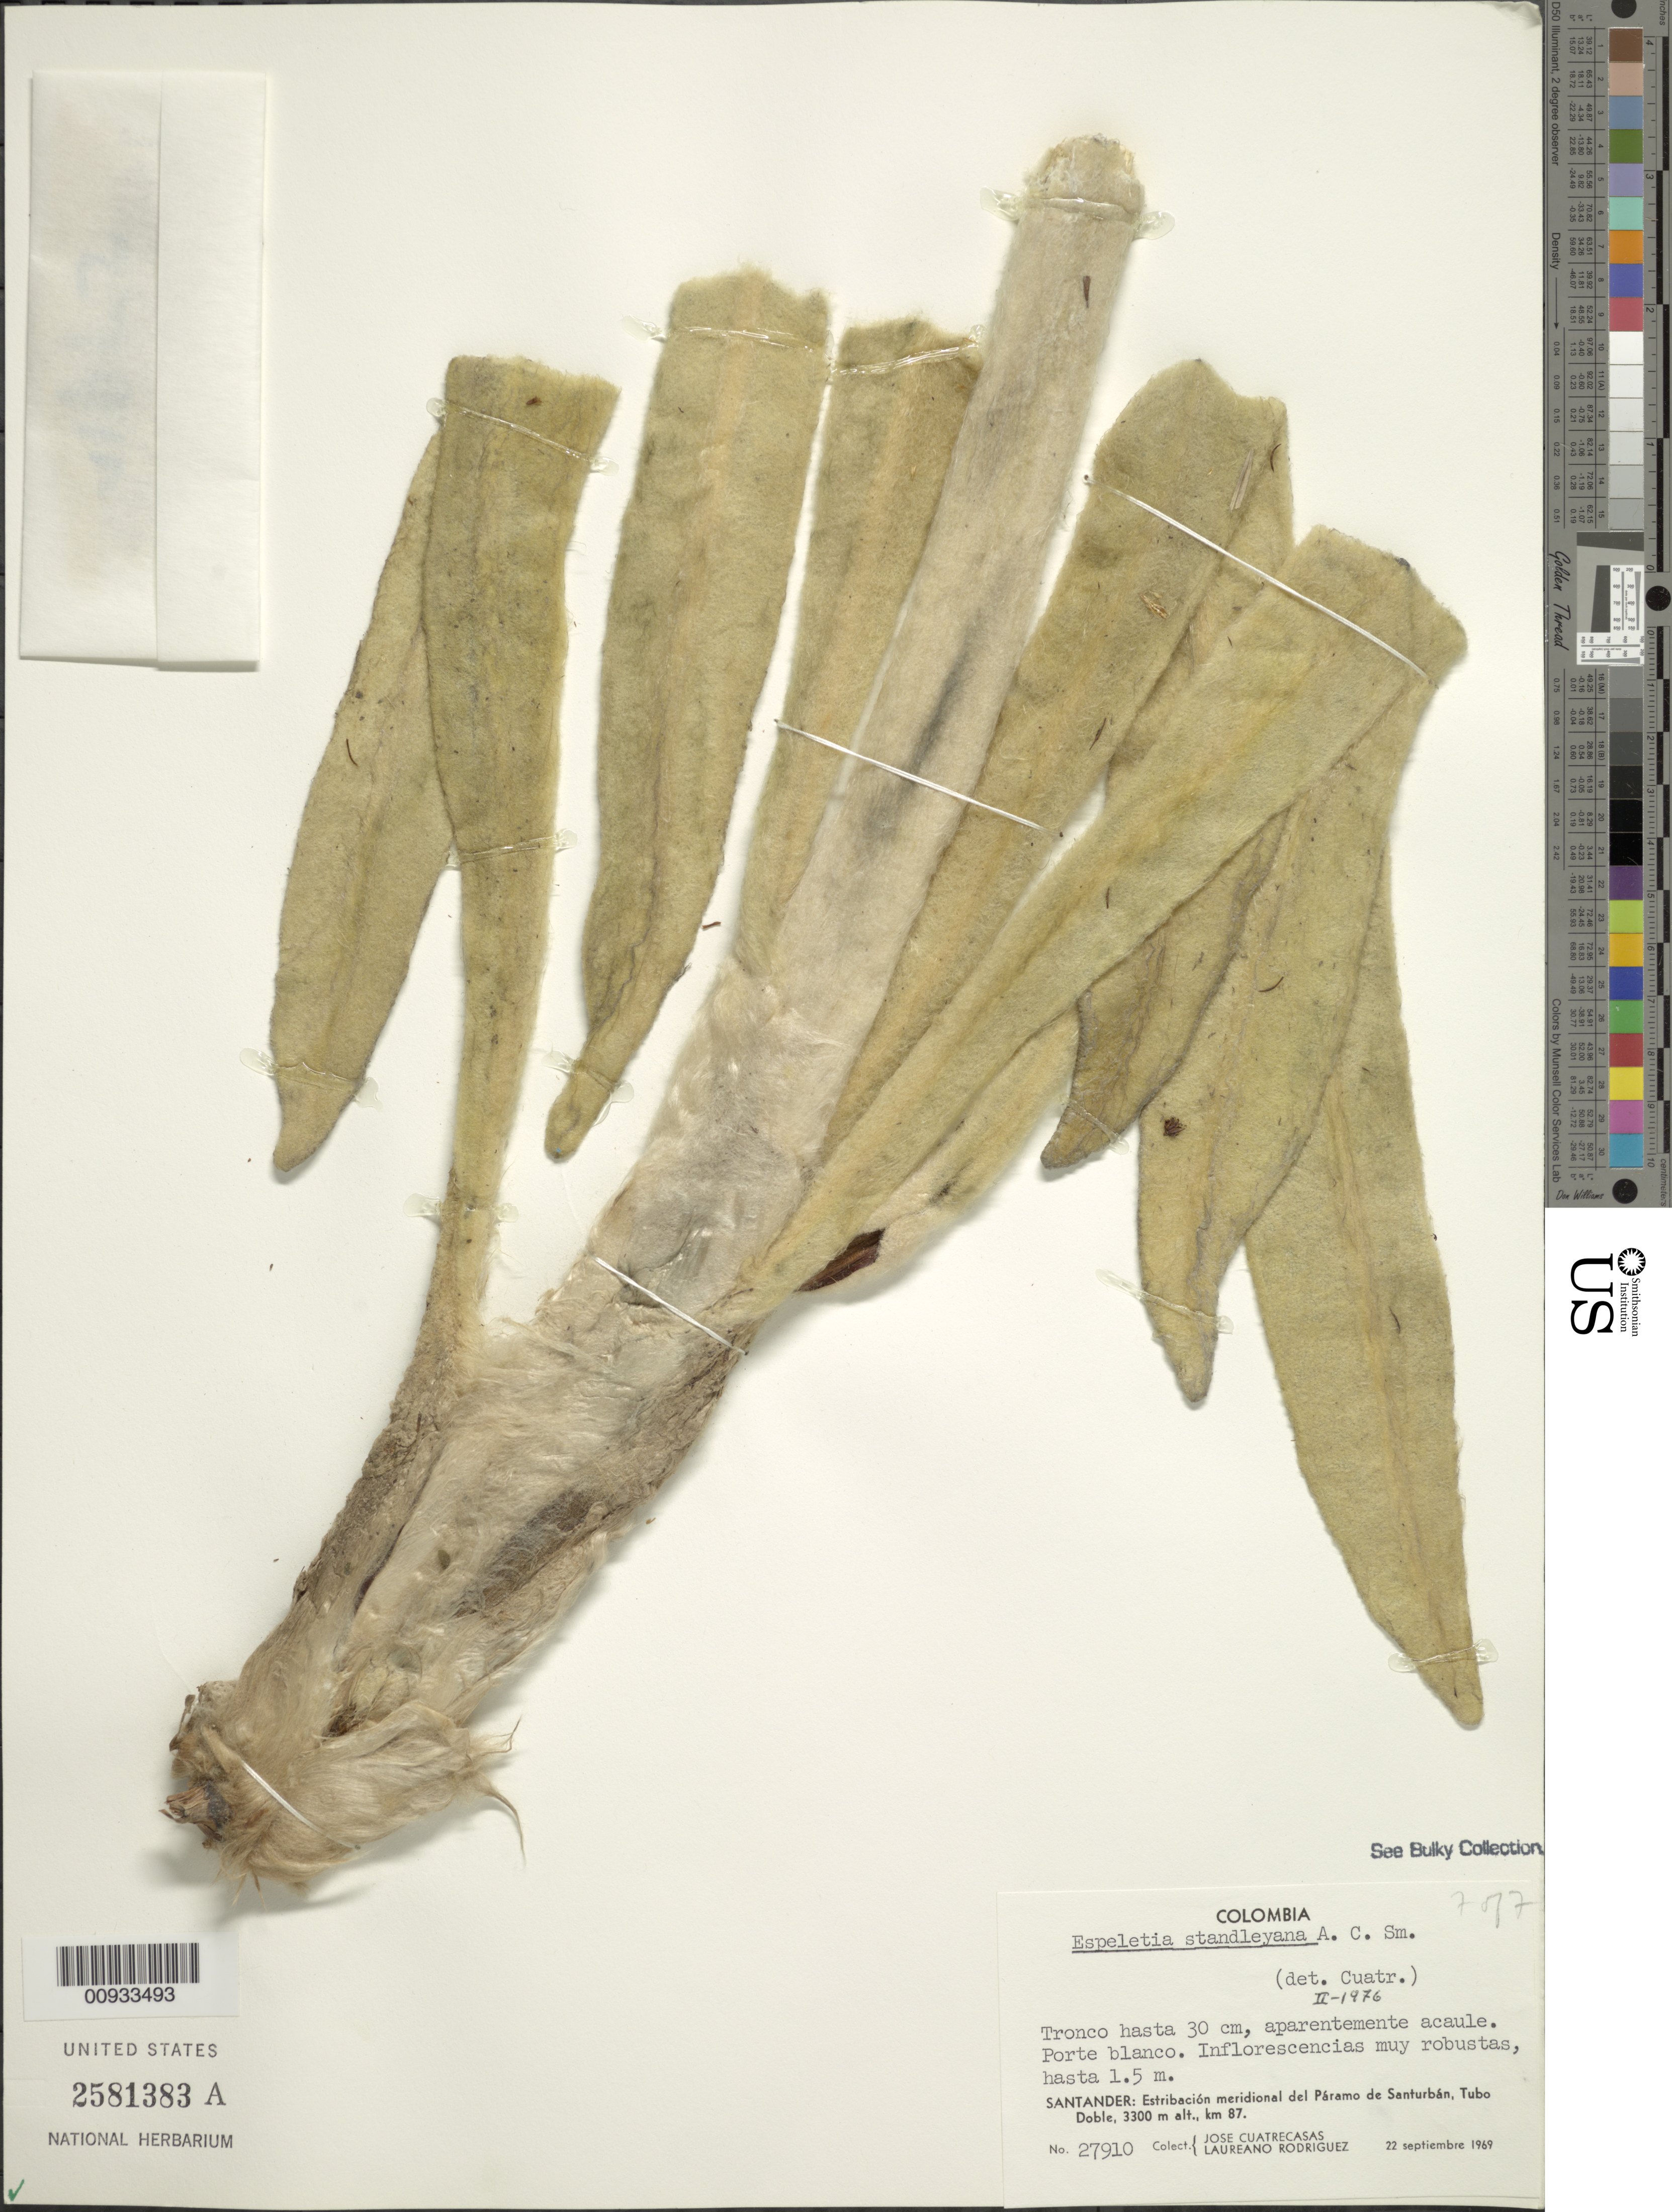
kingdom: Plantae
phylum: Tracheophyta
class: Magnoliopsida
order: Asterales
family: Asteraceae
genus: Espeletia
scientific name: Espeletia standleyana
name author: A.C. Sm.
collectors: J. Cuatrecasas & L. Rodriguez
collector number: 27910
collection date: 1969-09-22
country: Colombia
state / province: Santander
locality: Estribacion meridional del Paramo de Santurban, Tubo Doble, km 87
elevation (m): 3300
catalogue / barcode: US 2581383A